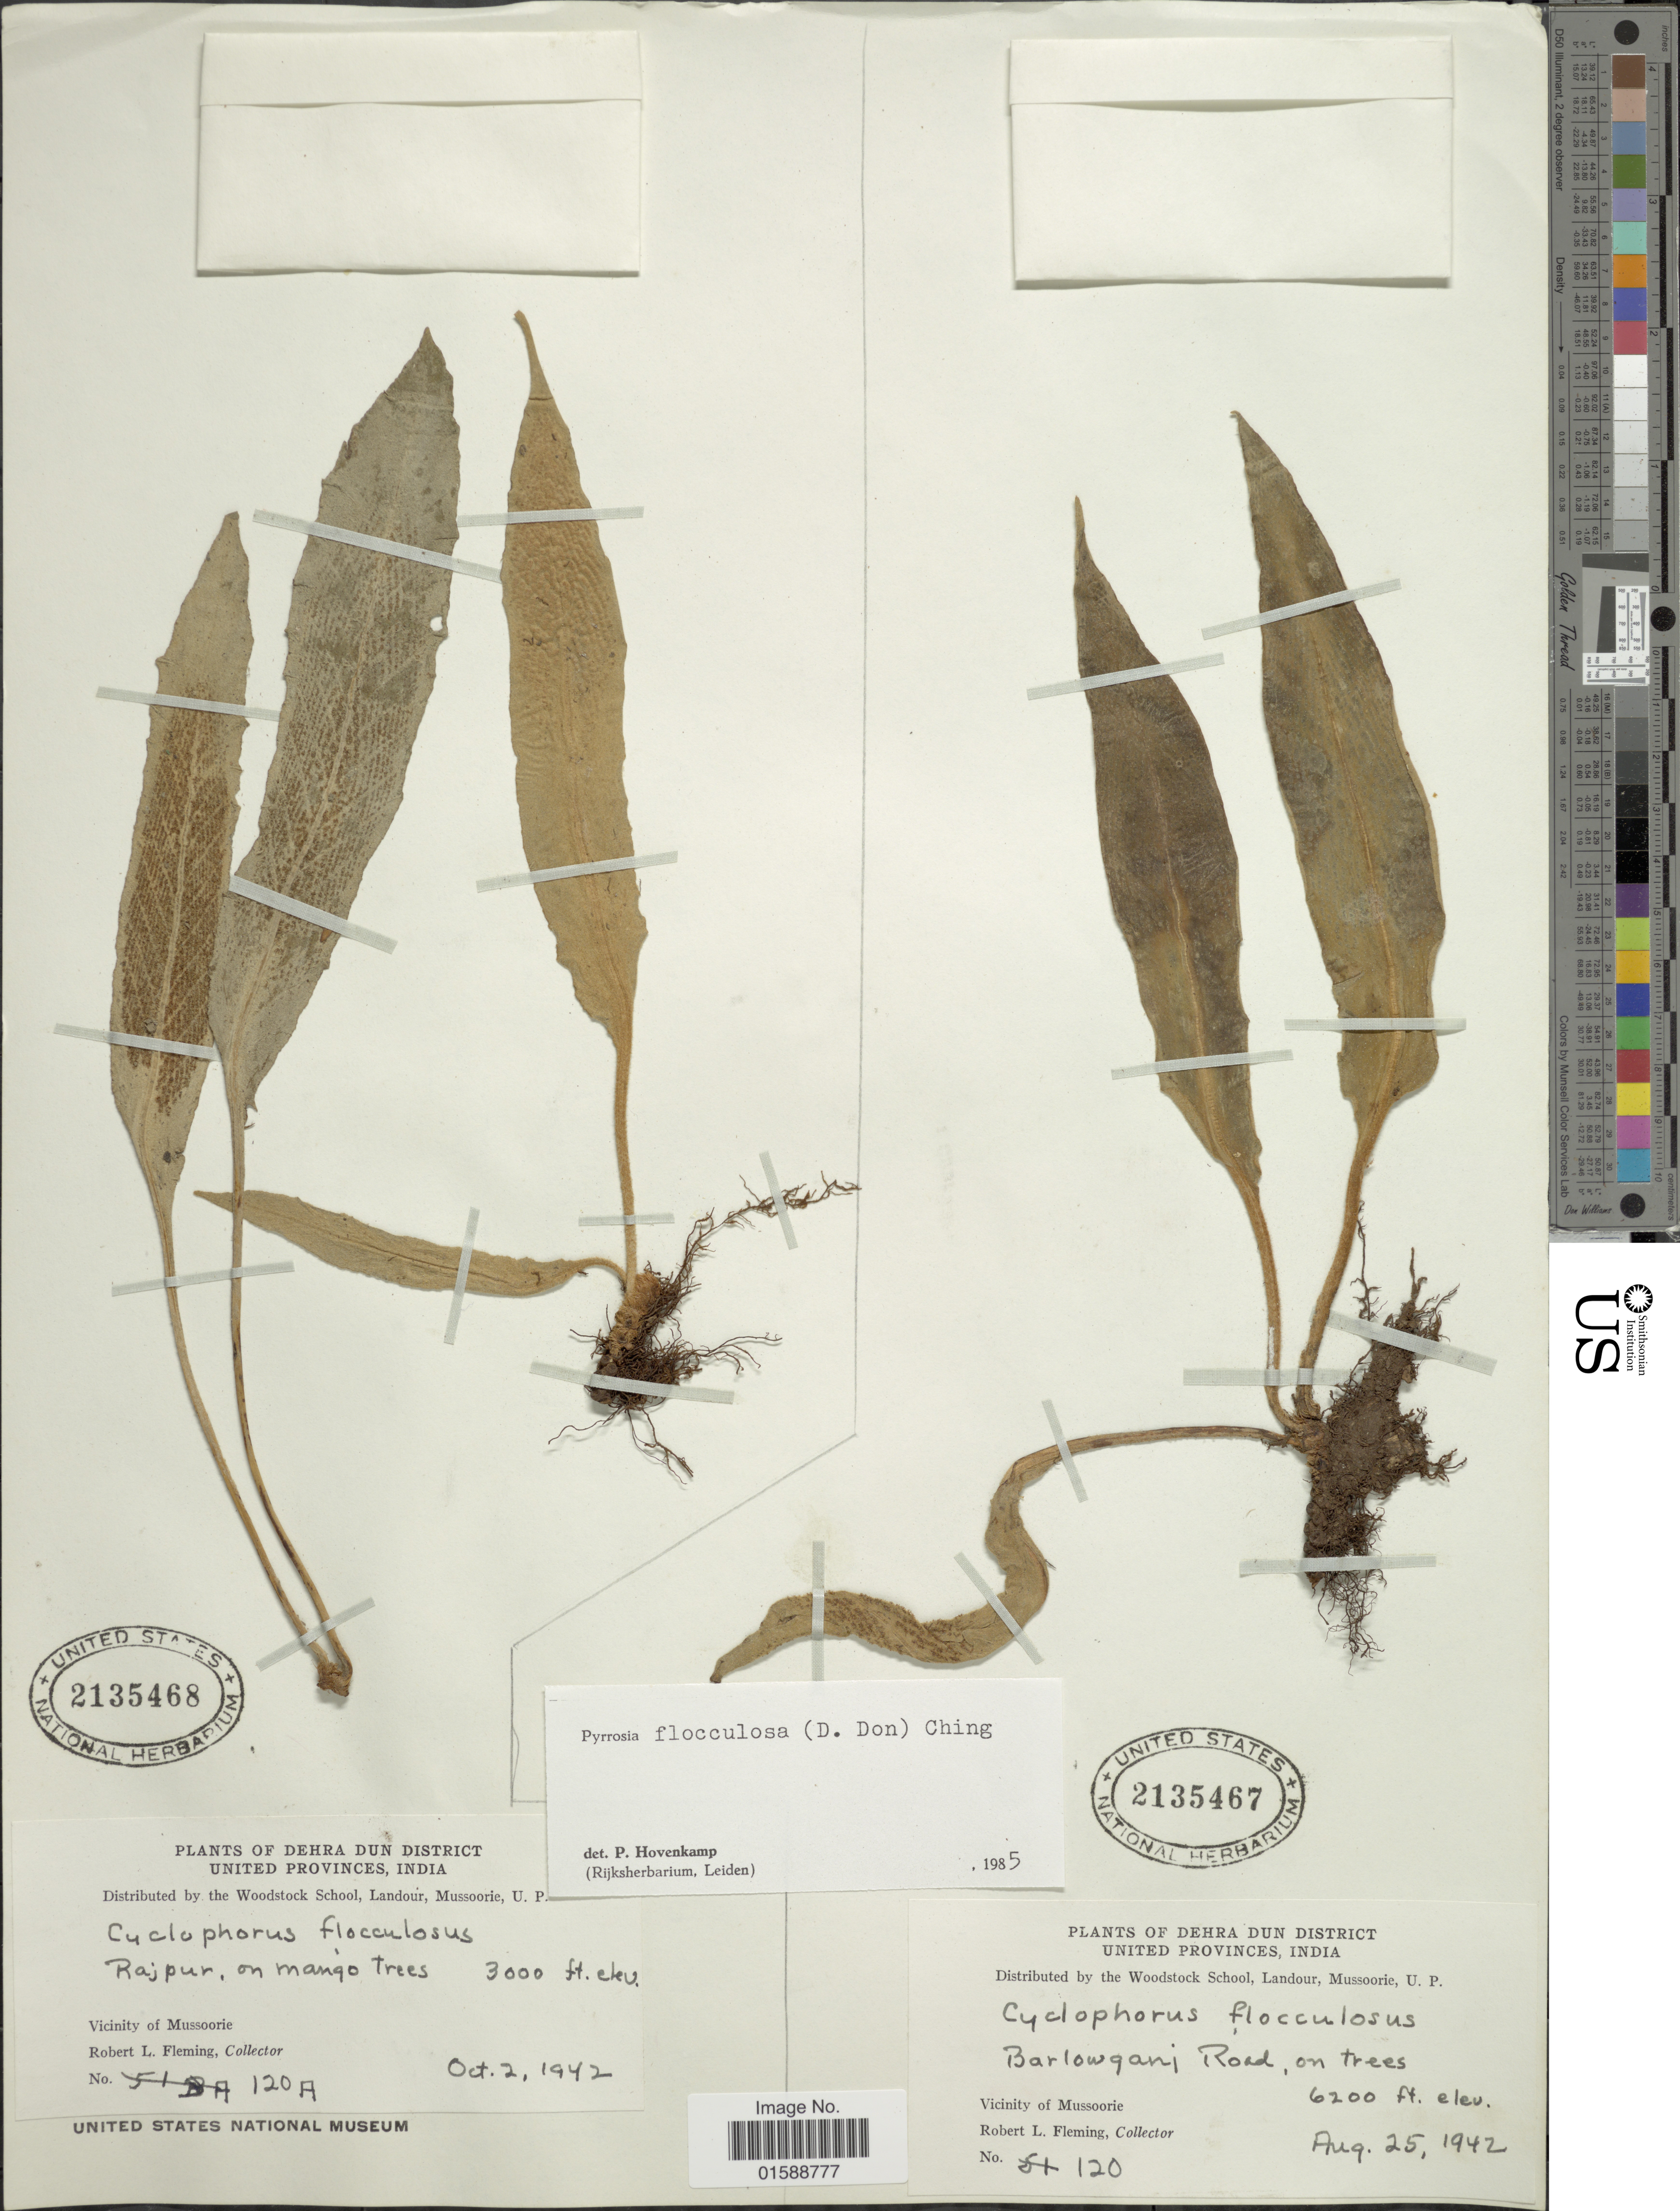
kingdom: Plantae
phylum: Tracheophyta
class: Polypodiopsida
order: Polypodiales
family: Polypodiaceae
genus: Pyrrosia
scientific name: Pyrrosia flocculosa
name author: (D. Don) Ching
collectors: R. Fleming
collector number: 120A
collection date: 1942-10-02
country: India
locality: Dehra Dun District. United Province. Vicinity of Mussoorie. Rajpur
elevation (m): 914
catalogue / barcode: US 2135468-2